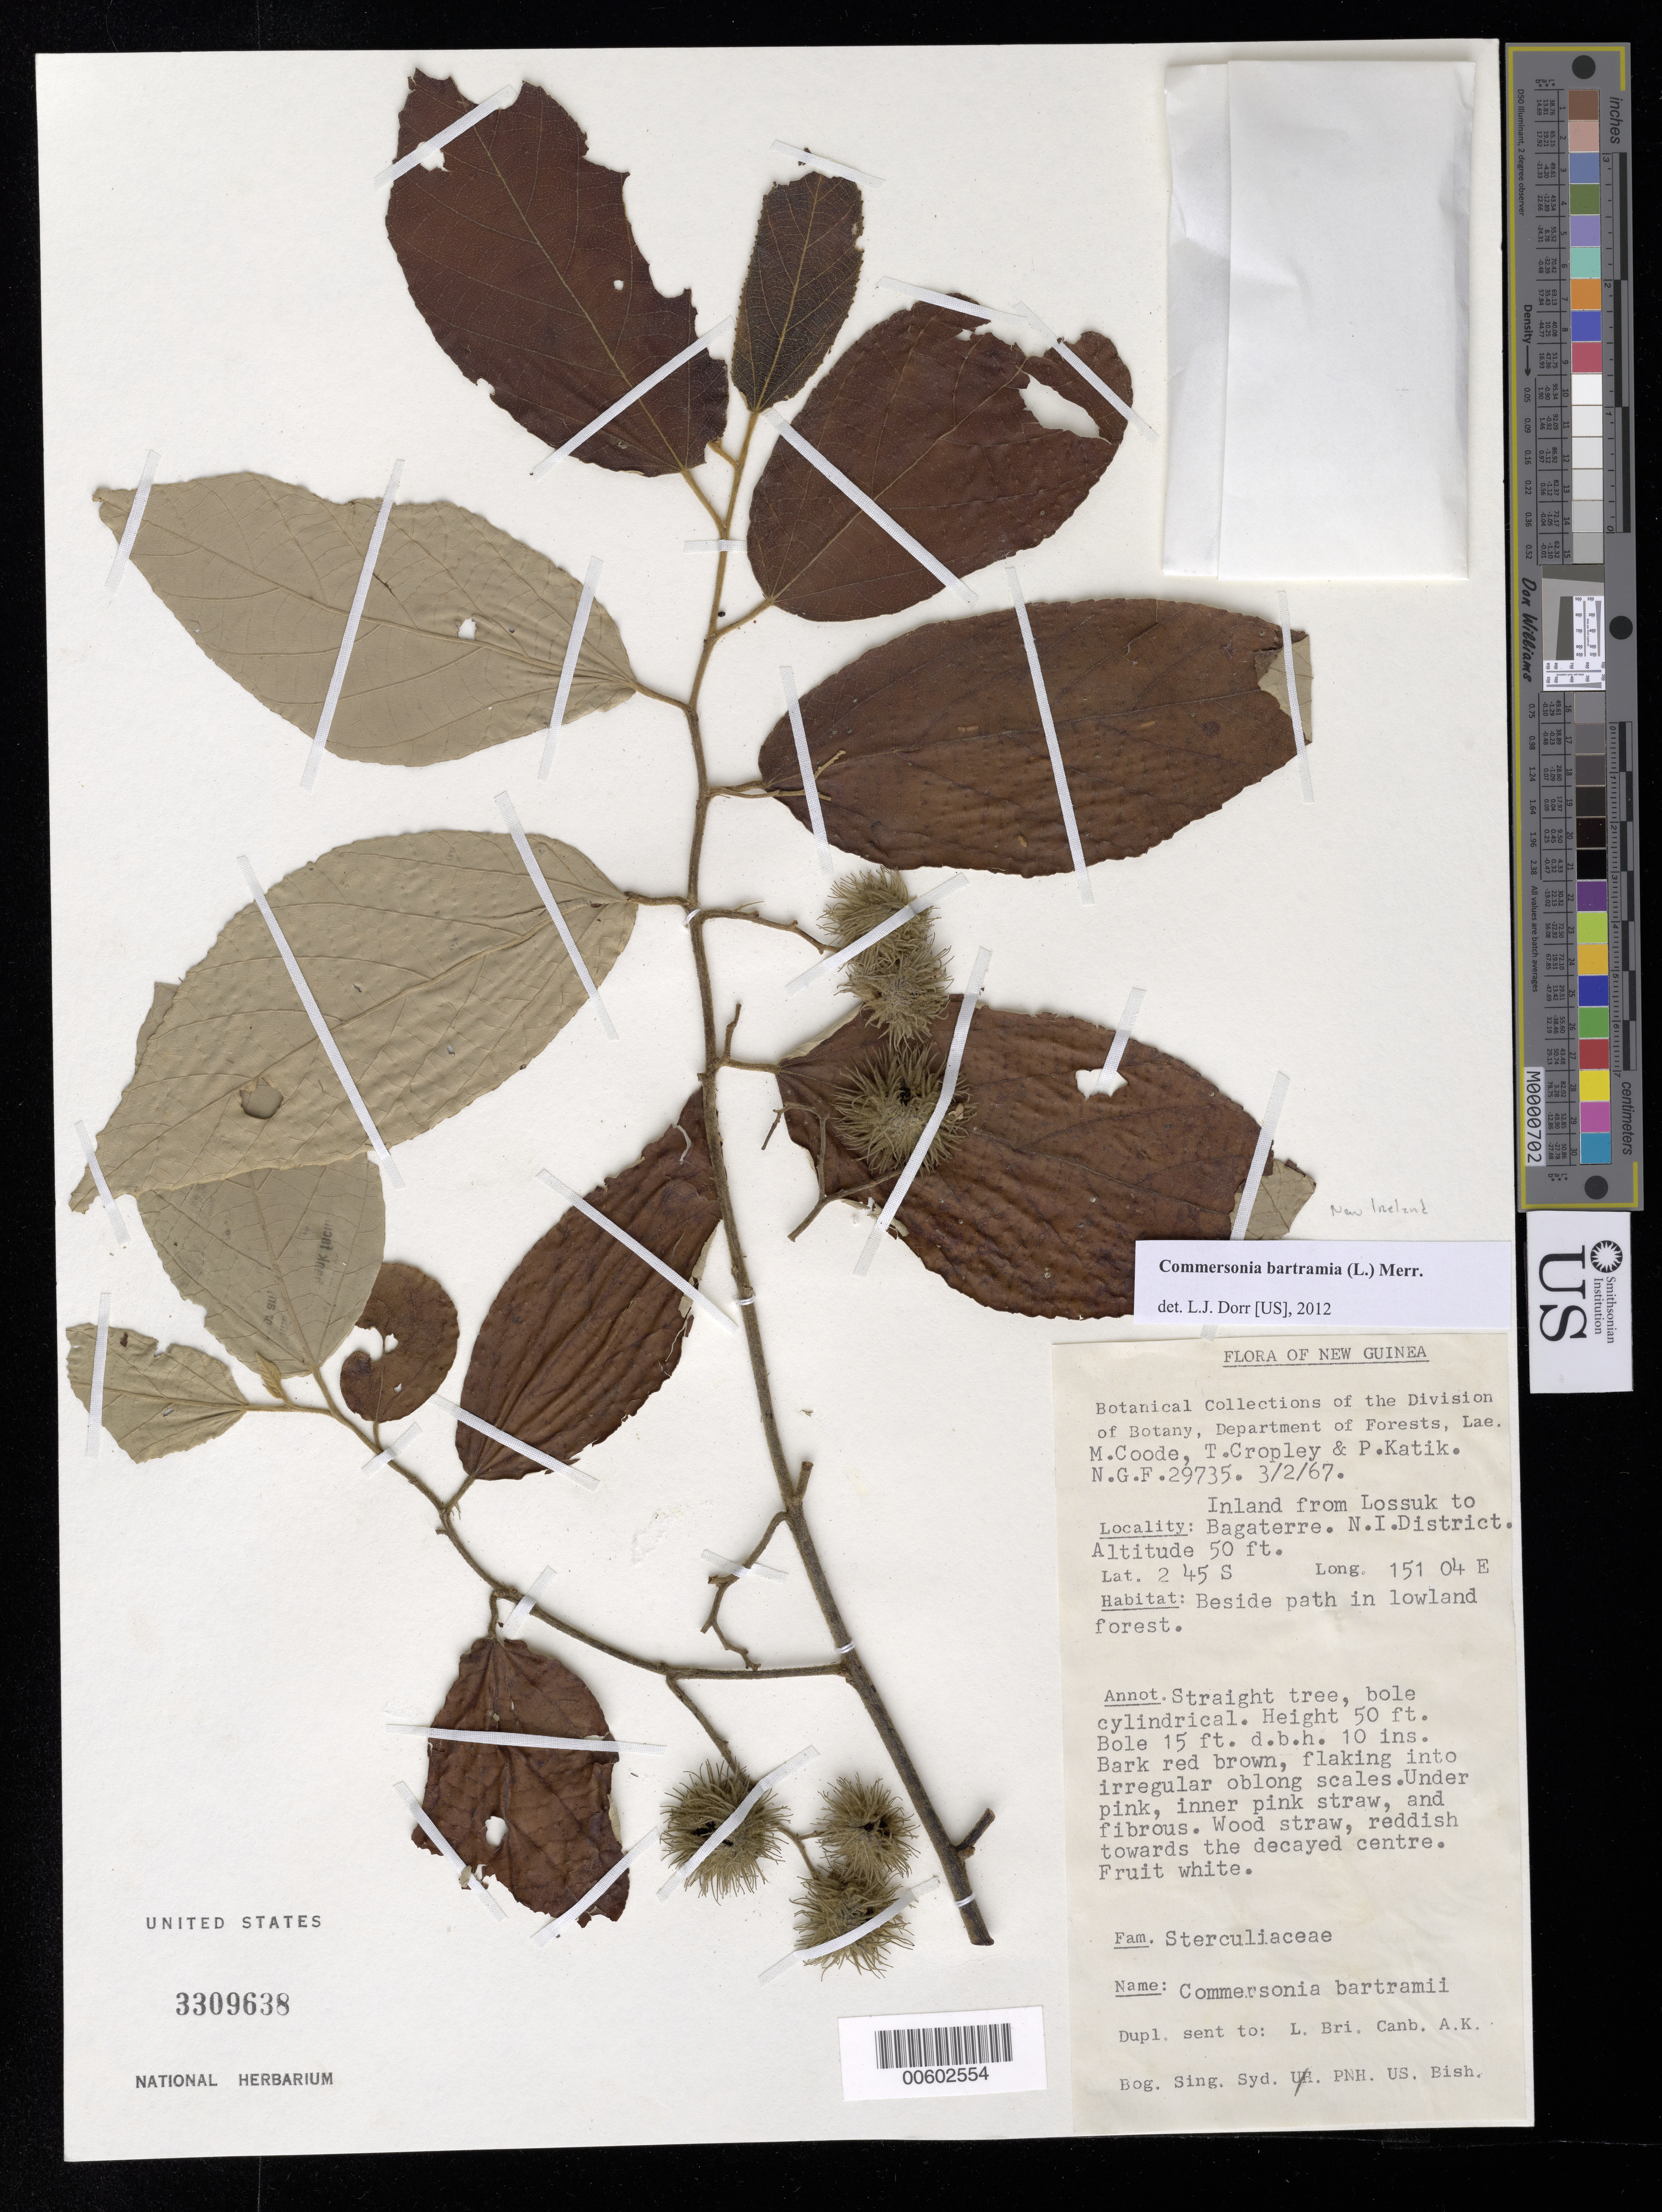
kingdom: Plantae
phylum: Tracheophyta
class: Magnoliopsida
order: Malvales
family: Malvaceae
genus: Commersonia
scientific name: Commersonia bartramia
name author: (L.) Merr.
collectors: M. Coode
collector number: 29735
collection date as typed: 03 002 1967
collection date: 1967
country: Papua New Guinea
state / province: New Ireland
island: New Ireland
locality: Inland from Lossuk to Bagaterre, N.I. District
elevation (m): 15.24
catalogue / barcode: US 3309638